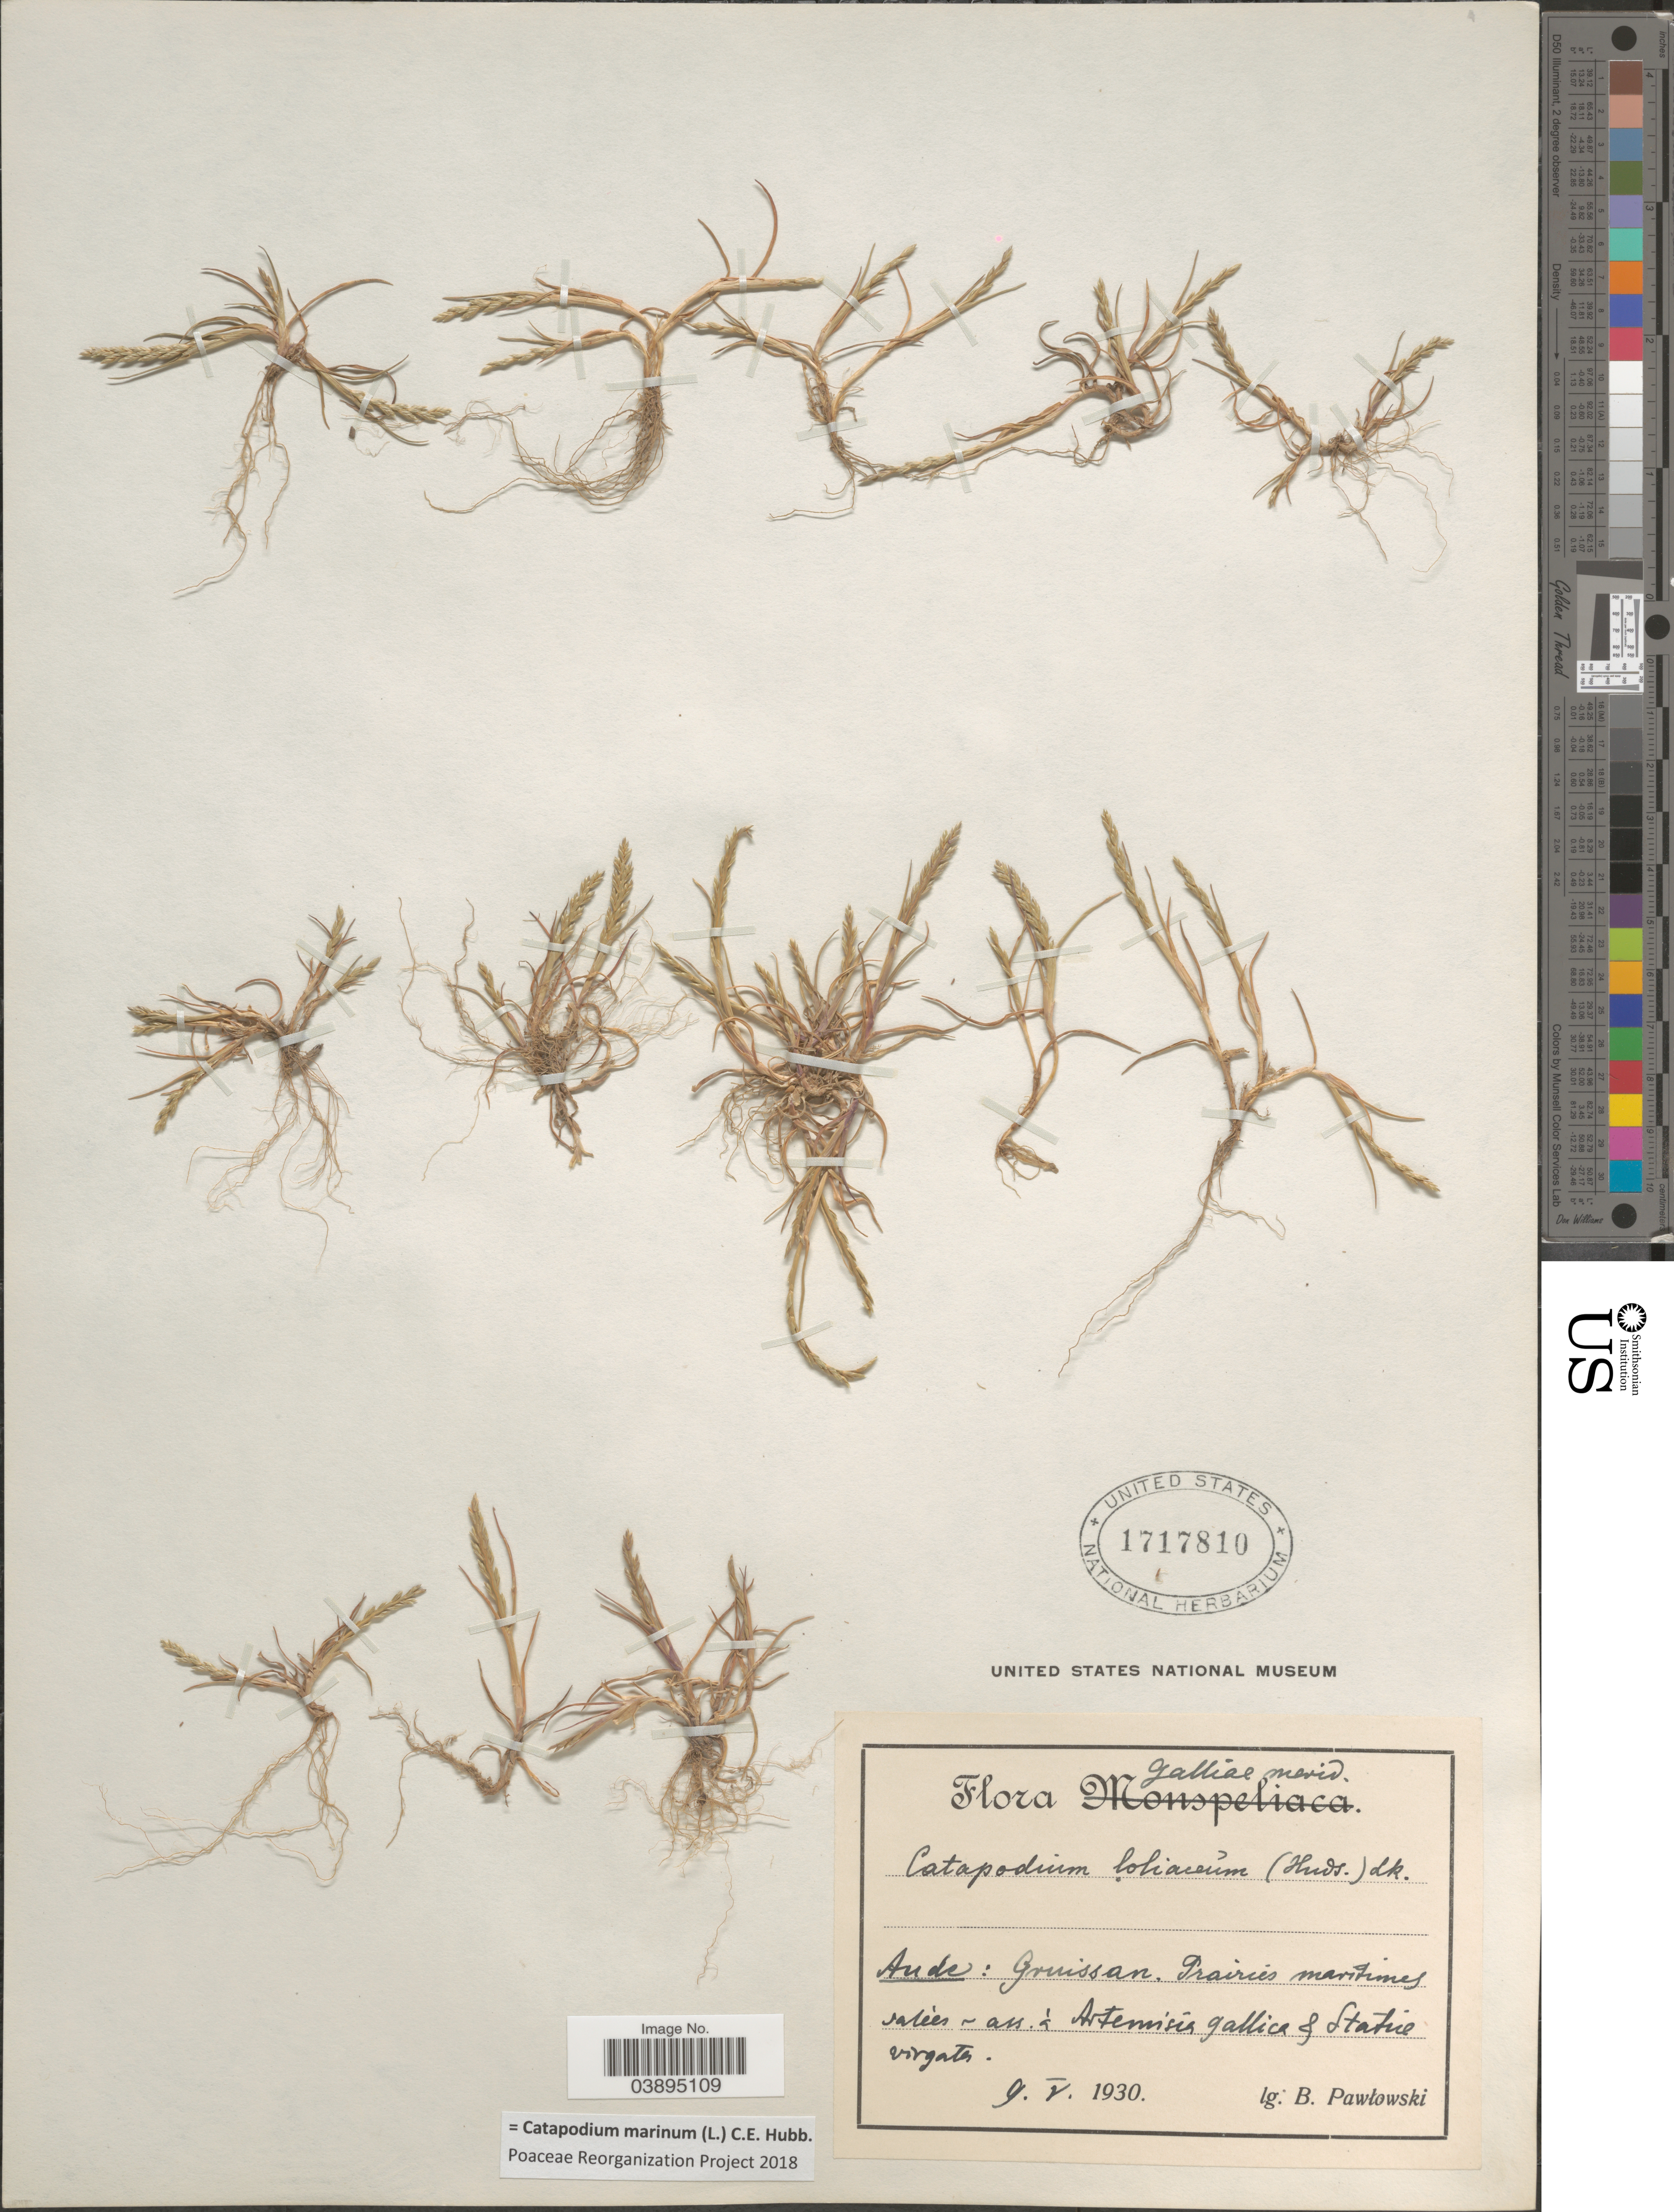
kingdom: Plantae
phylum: Tracheophyta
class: Liliopsida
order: Poales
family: Poaceae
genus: Catapodium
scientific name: Catapodium marinum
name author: (L.) C.E. Hubb.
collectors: B. Pawlowski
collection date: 1930-05-09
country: France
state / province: Occitanie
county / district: Aude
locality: Galliae merid. Aude: Gruisson. Prairies maritimes valées - arr. á Artemisia gallica & Statue [interpreted] virgata.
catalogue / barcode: US 1717810